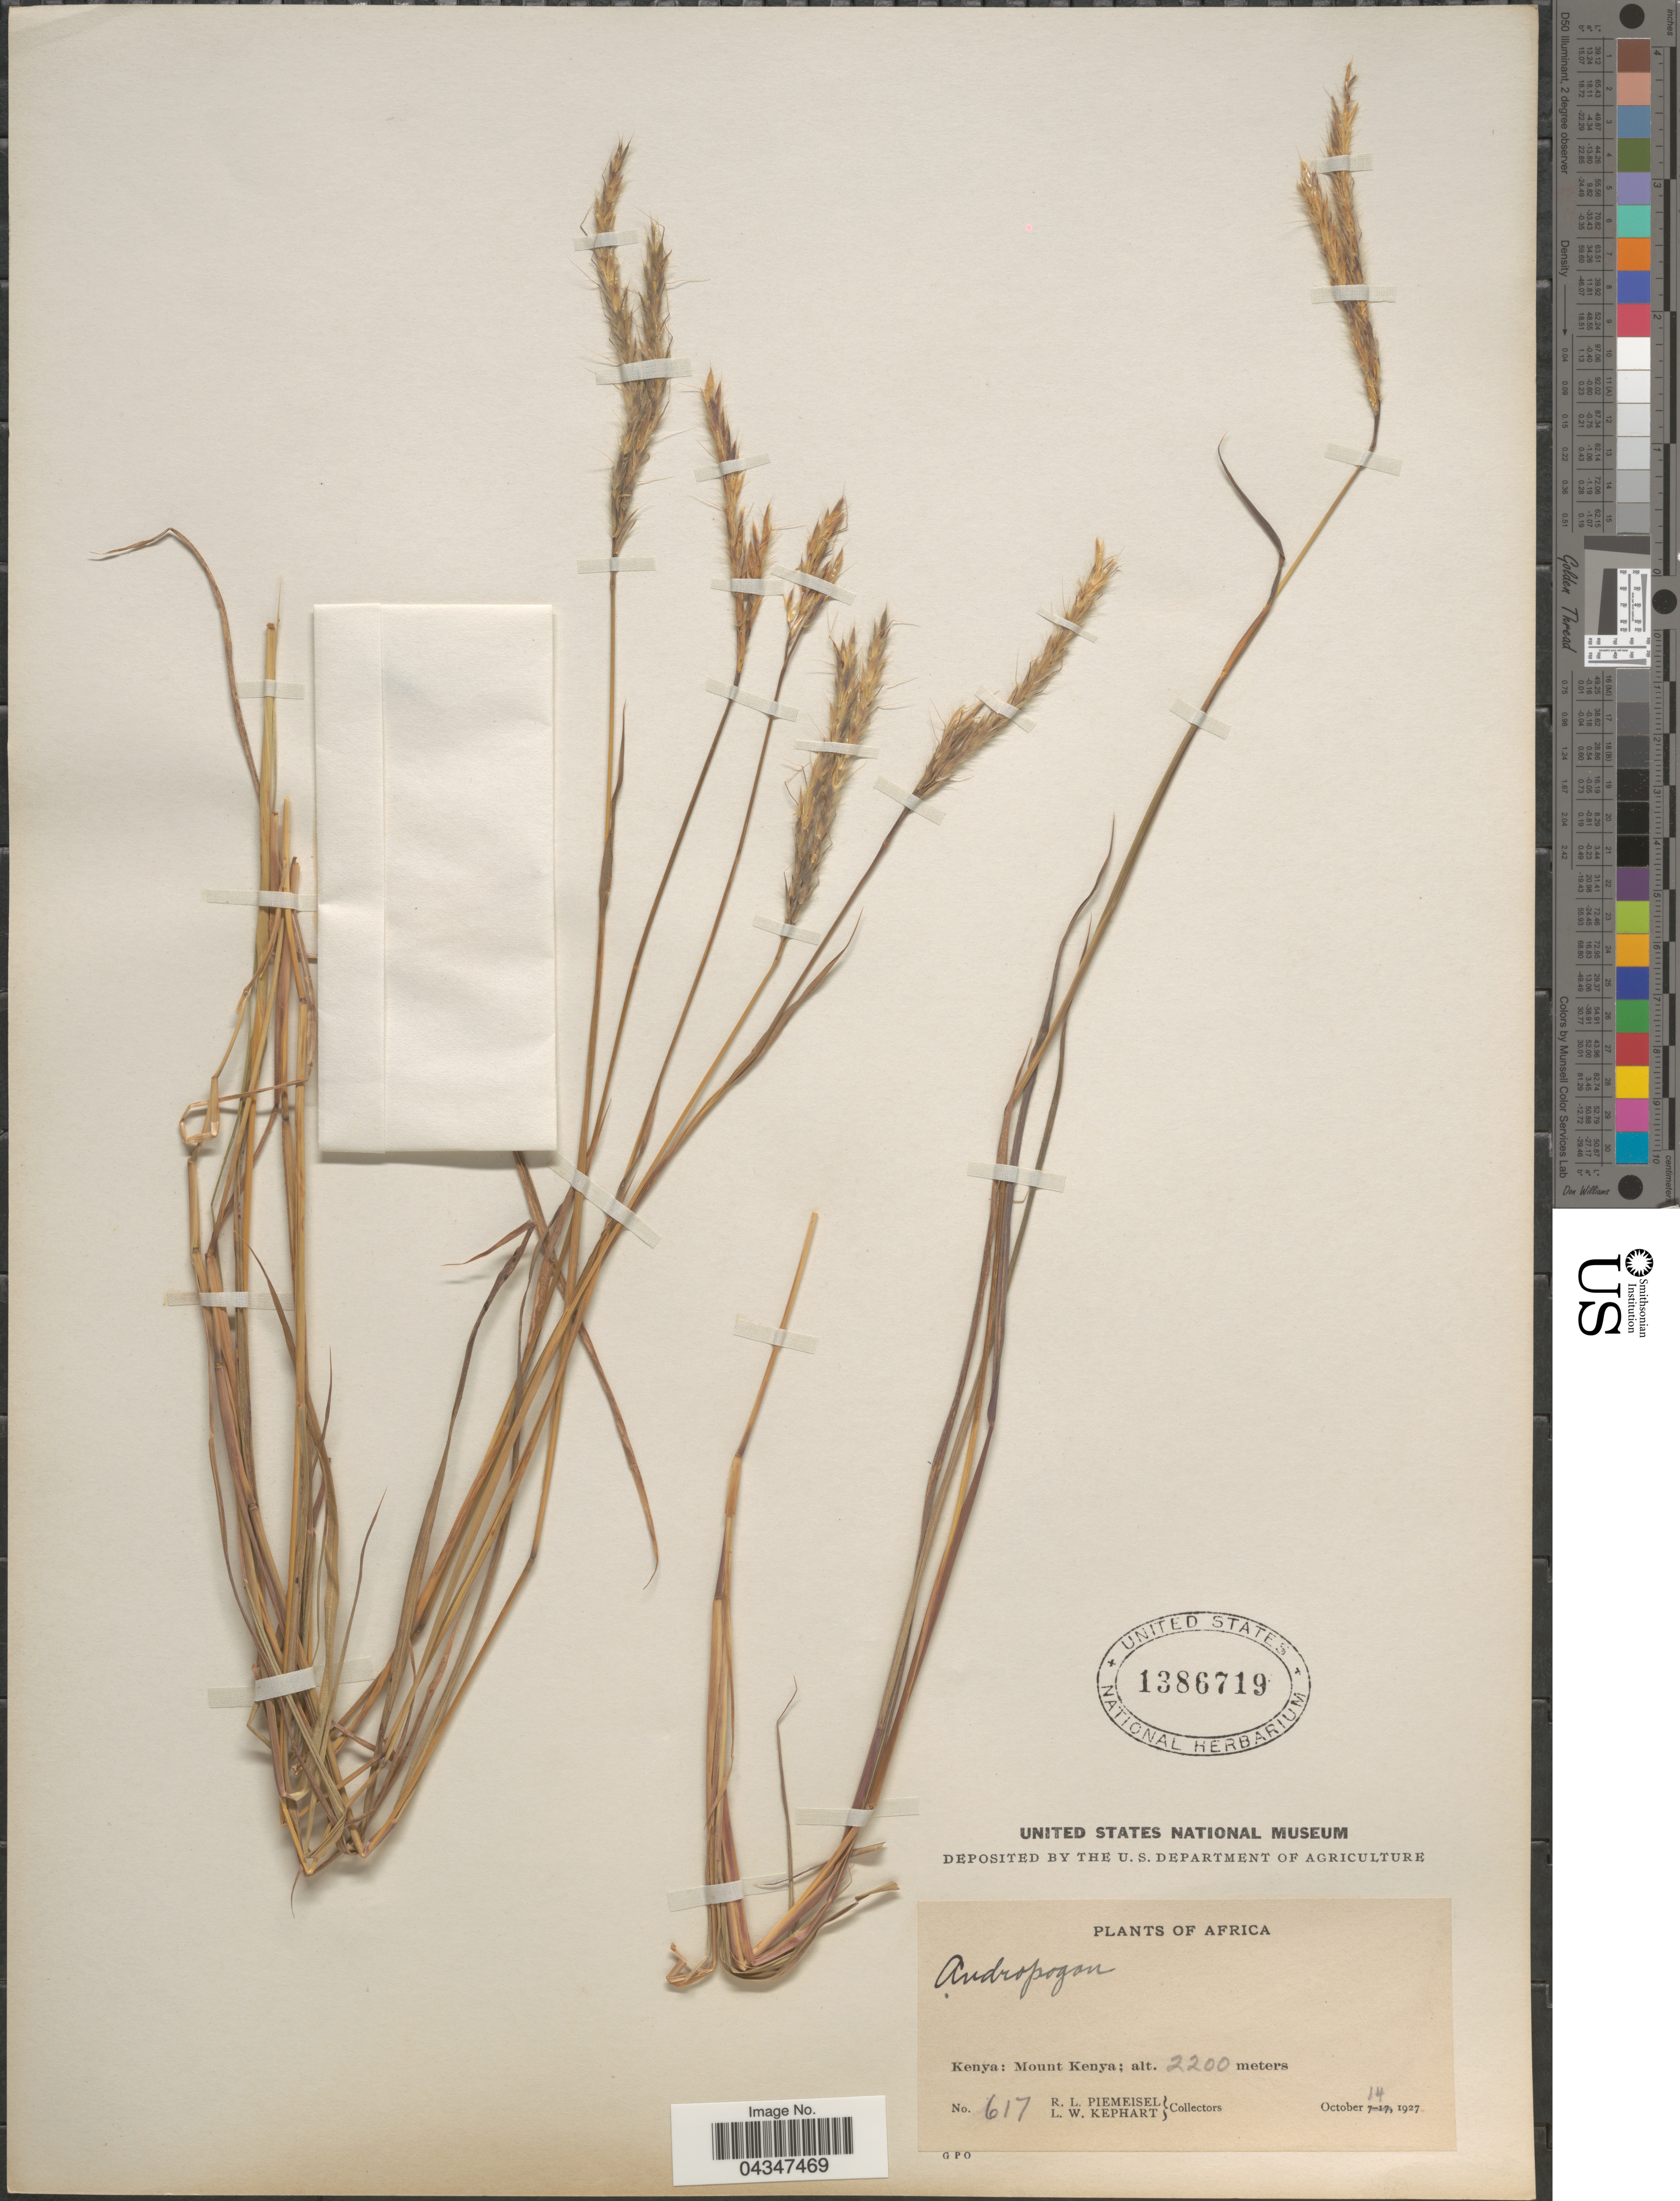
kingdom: Plantae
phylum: Tracheophyta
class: Liliopsida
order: Poales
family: Poaceae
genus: Andropogon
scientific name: Andropogon sp.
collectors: R. L. Piemeisel & L. W. Kephart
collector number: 617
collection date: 1927-10-14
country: Kenya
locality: Mount Kenya.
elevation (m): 2200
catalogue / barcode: US 1386719